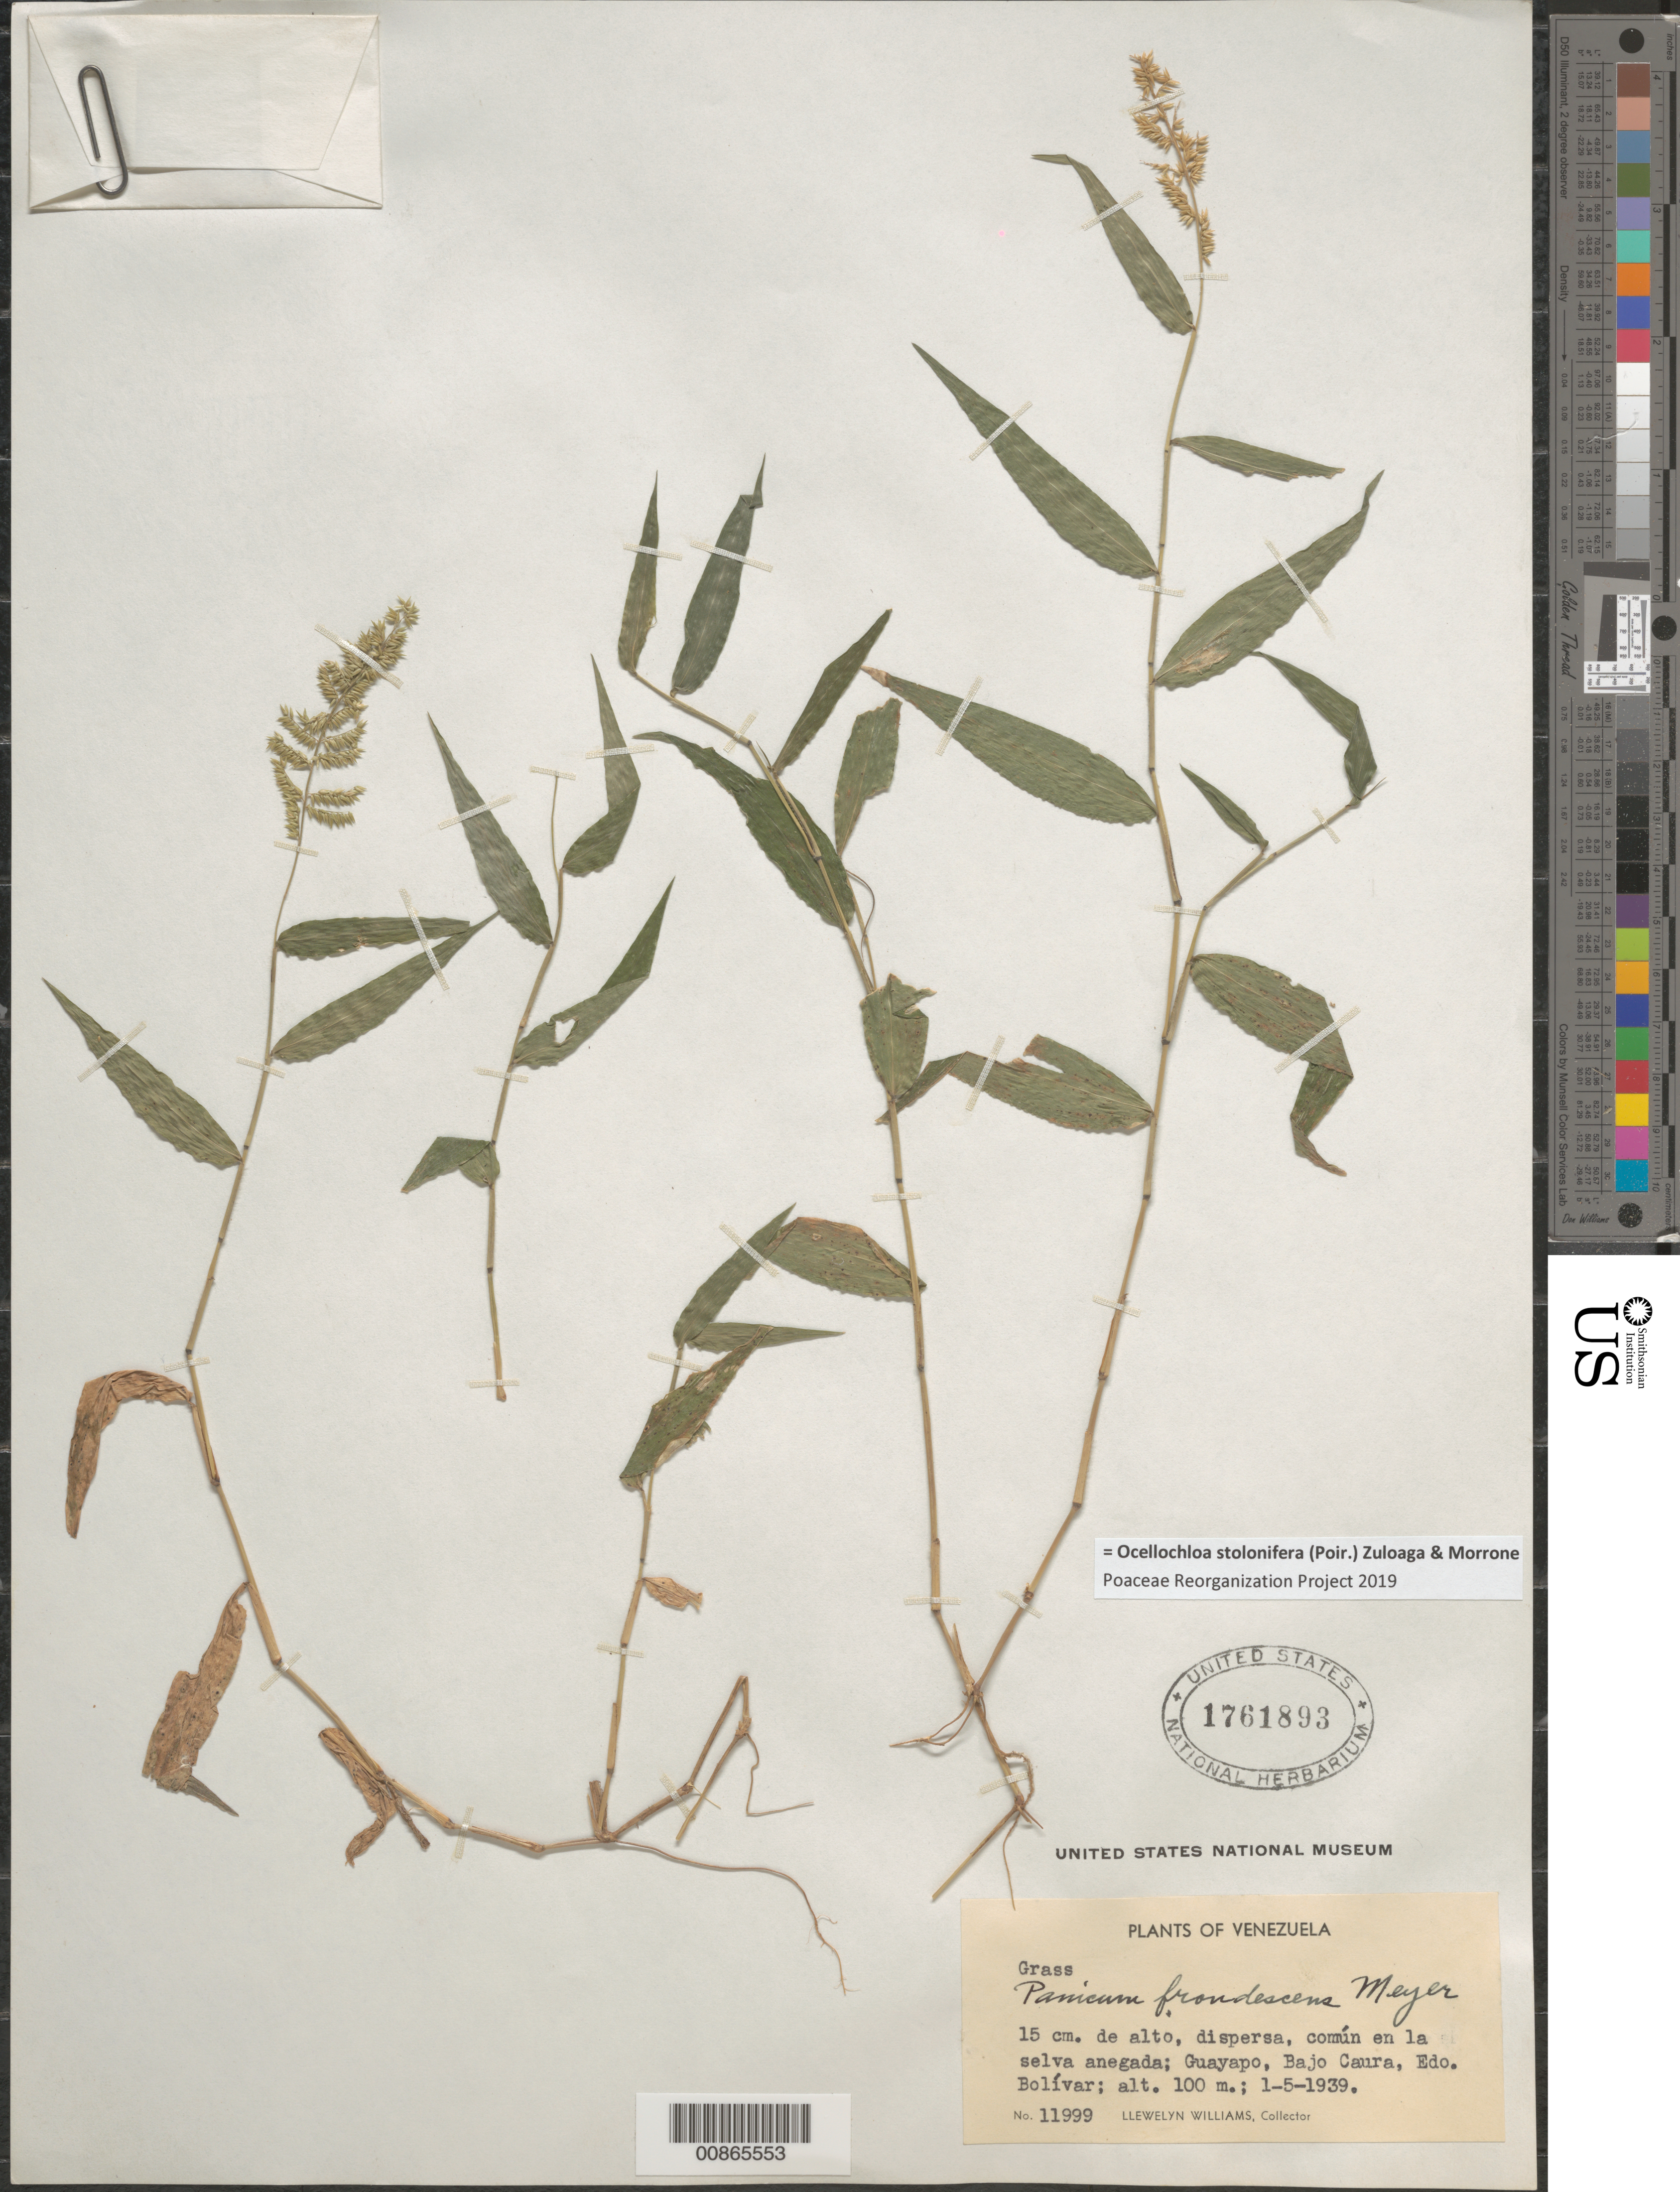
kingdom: Plantae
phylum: Tracheophyta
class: Liliopsida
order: Poales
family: Poaceae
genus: Panicum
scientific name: Panicum stoloniferum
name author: Poir.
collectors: Ll. Williams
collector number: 11999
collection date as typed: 1-May-39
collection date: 1939-05-01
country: Venezuela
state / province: Bolívar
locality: Guayapo, Bajo Caura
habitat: Selva anegada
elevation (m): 100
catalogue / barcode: US 1761893